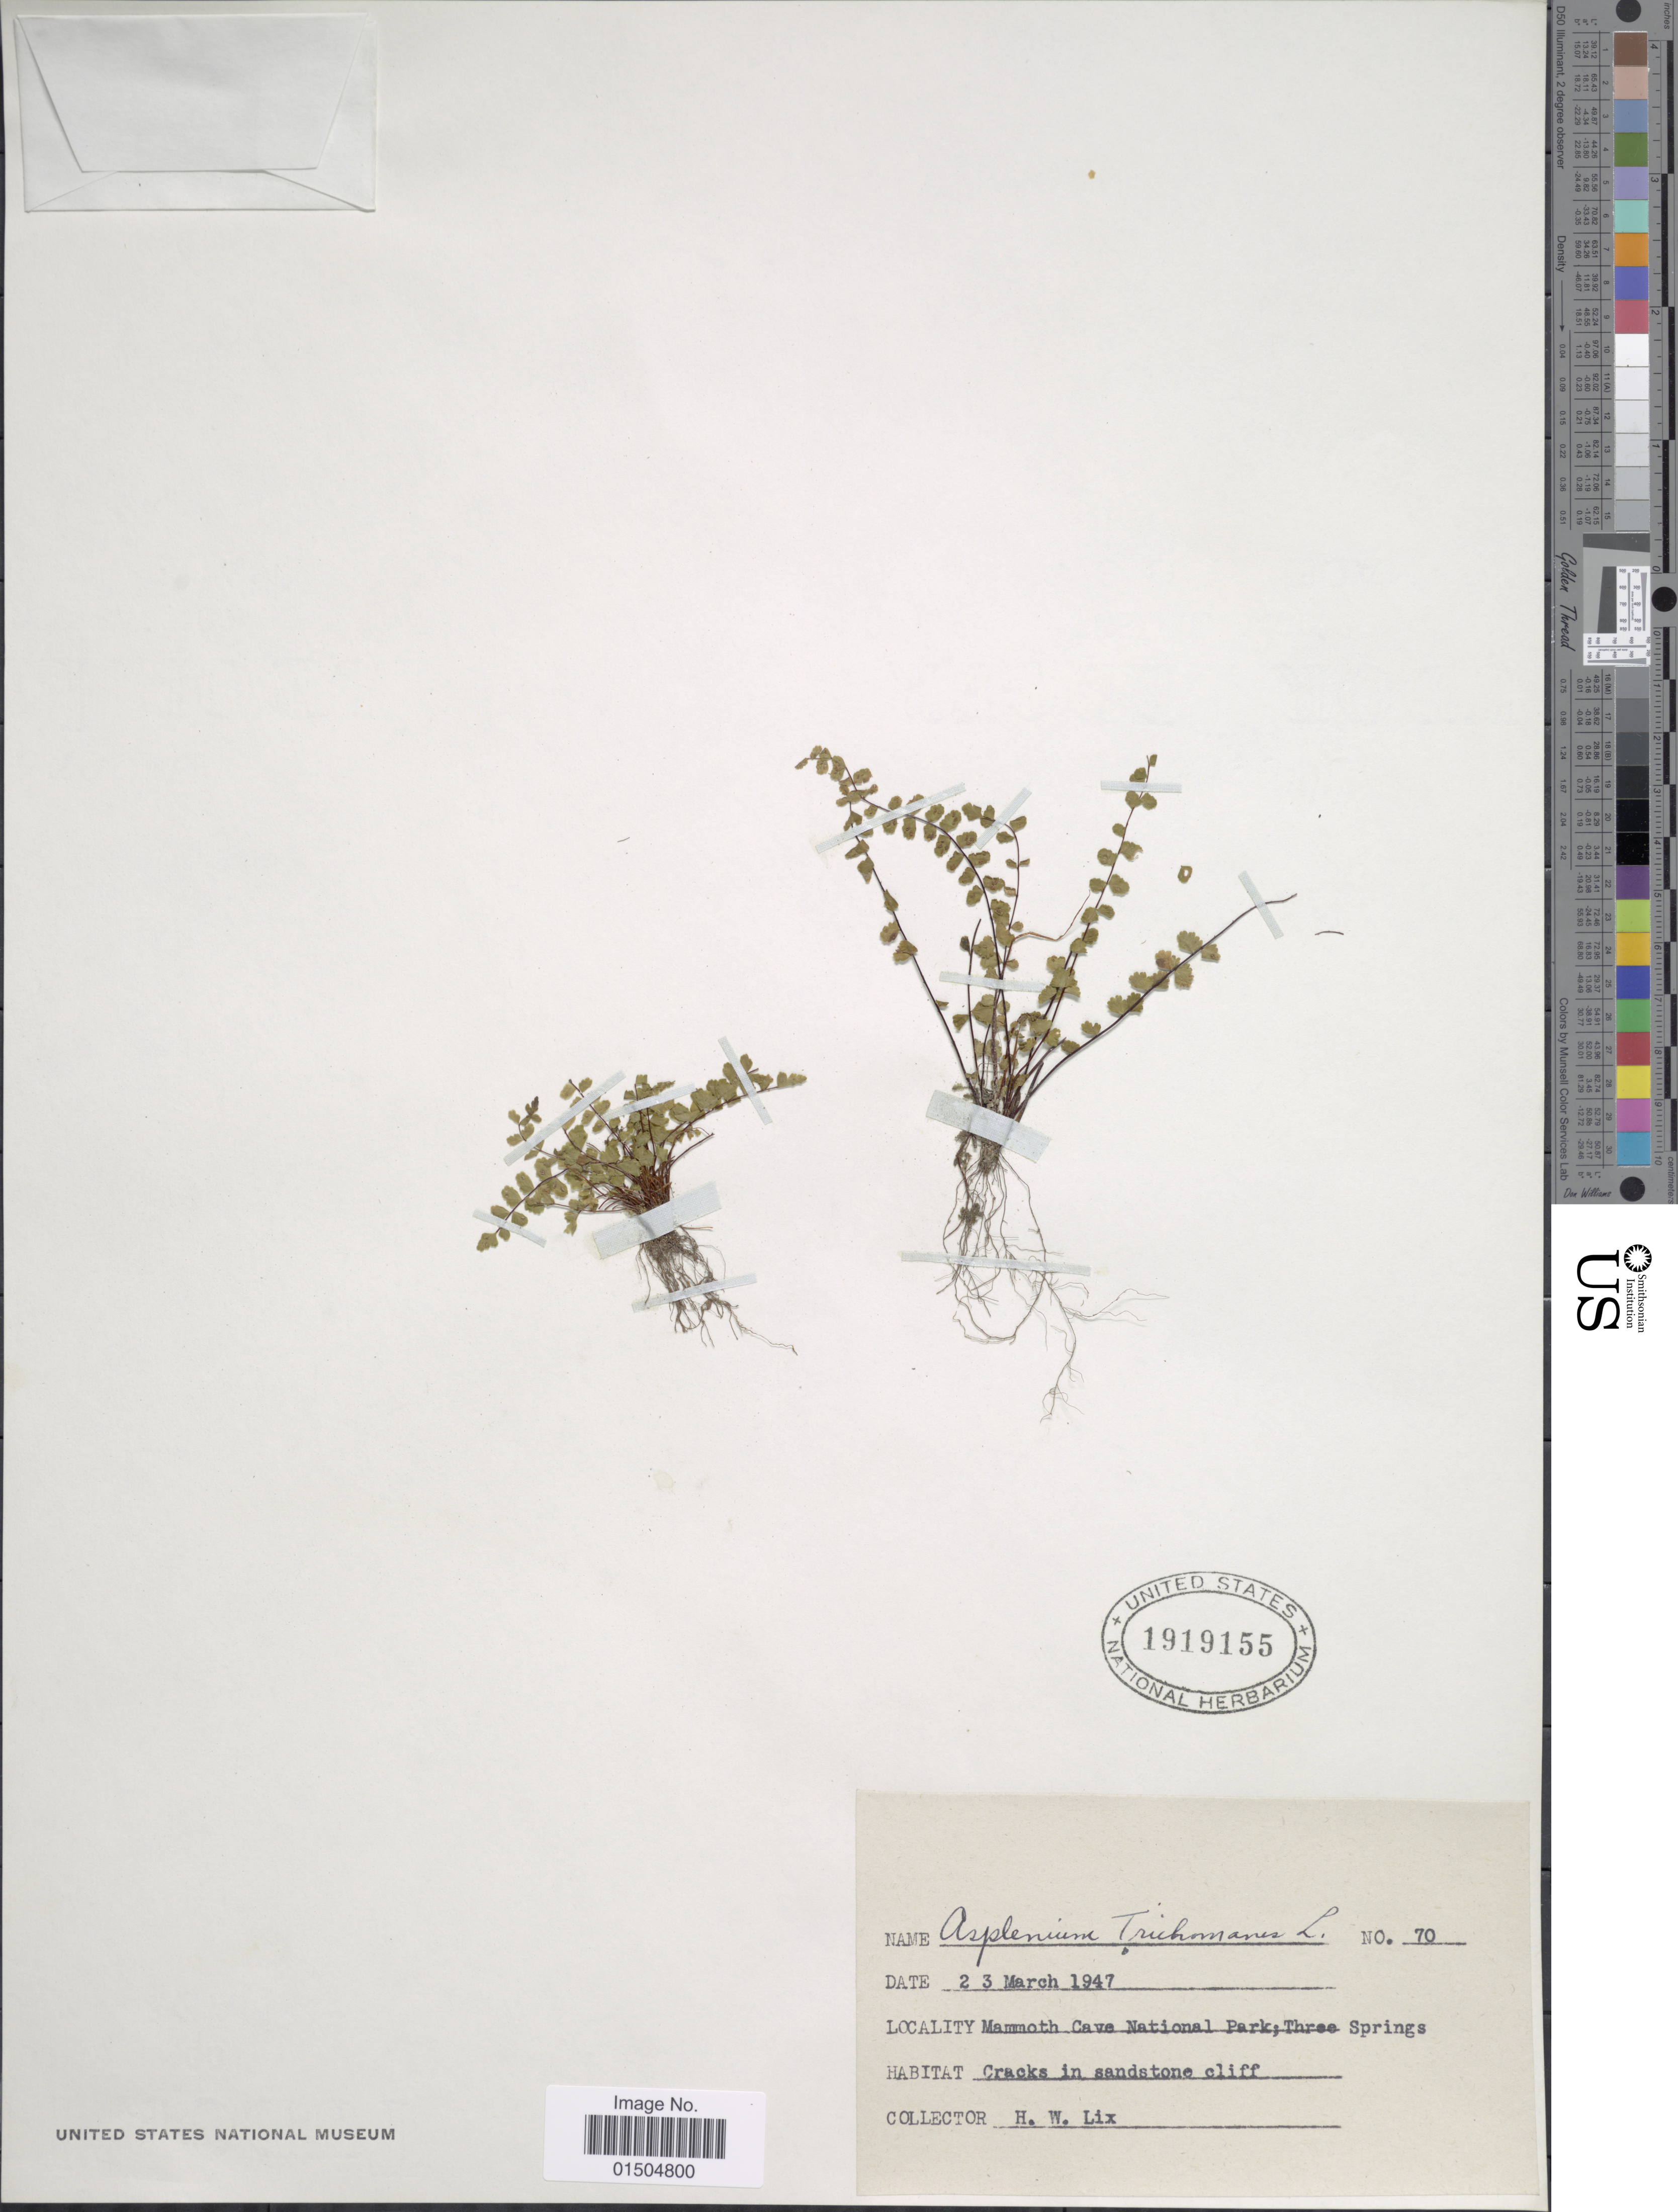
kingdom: Plantae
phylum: Tracheophyta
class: Polypodiopsida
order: Polypodiales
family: Aspleniaceae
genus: Asplenium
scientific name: Asplenium trichomanes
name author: L.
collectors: H. W. Lix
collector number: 70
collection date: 1947-03-23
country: United States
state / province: Kentucky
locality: Mammoth Cave National Park; Three Springs.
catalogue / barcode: US 1919155